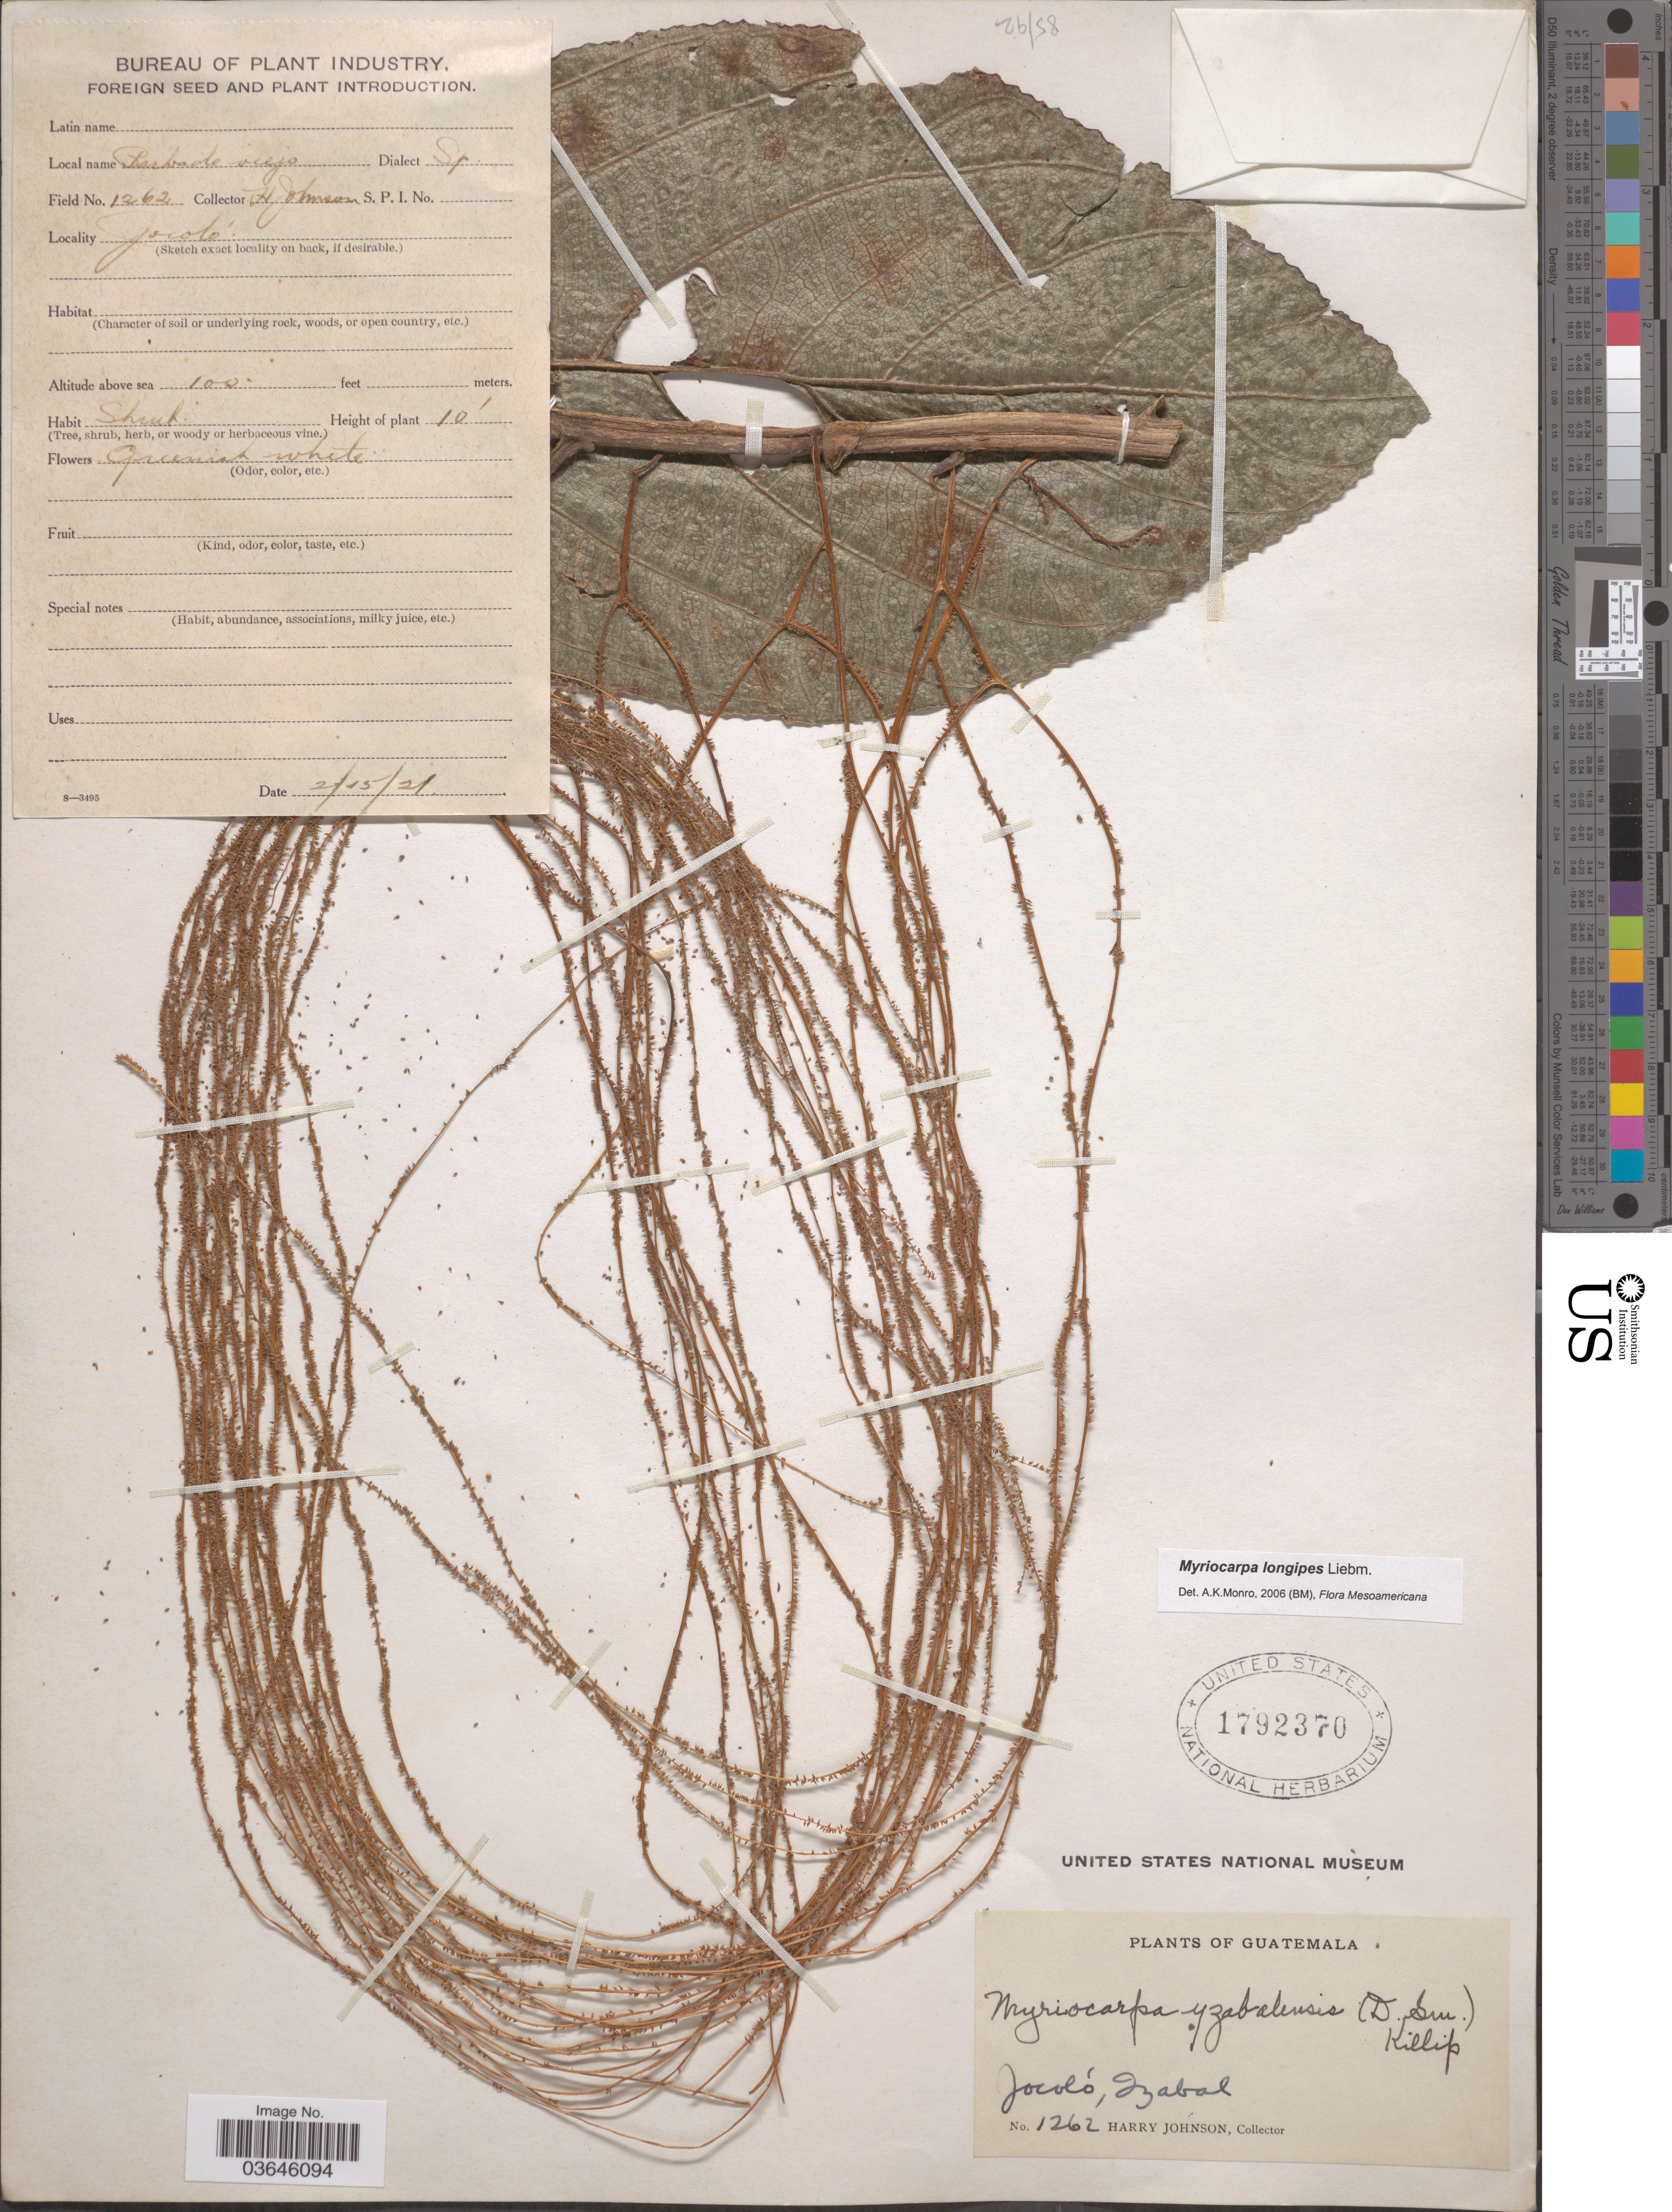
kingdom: Plantae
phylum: Tracheophyta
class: Magnoliopsida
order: Rosales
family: Urticaceae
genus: Myriocarpa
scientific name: Myriocarpa longipes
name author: Liebm.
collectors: H. Johnson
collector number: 1262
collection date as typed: Transcribed d/m/y: 15/2/21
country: Guatemala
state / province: Izabal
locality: Jocoló.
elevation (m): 30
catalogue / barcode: US 1792370